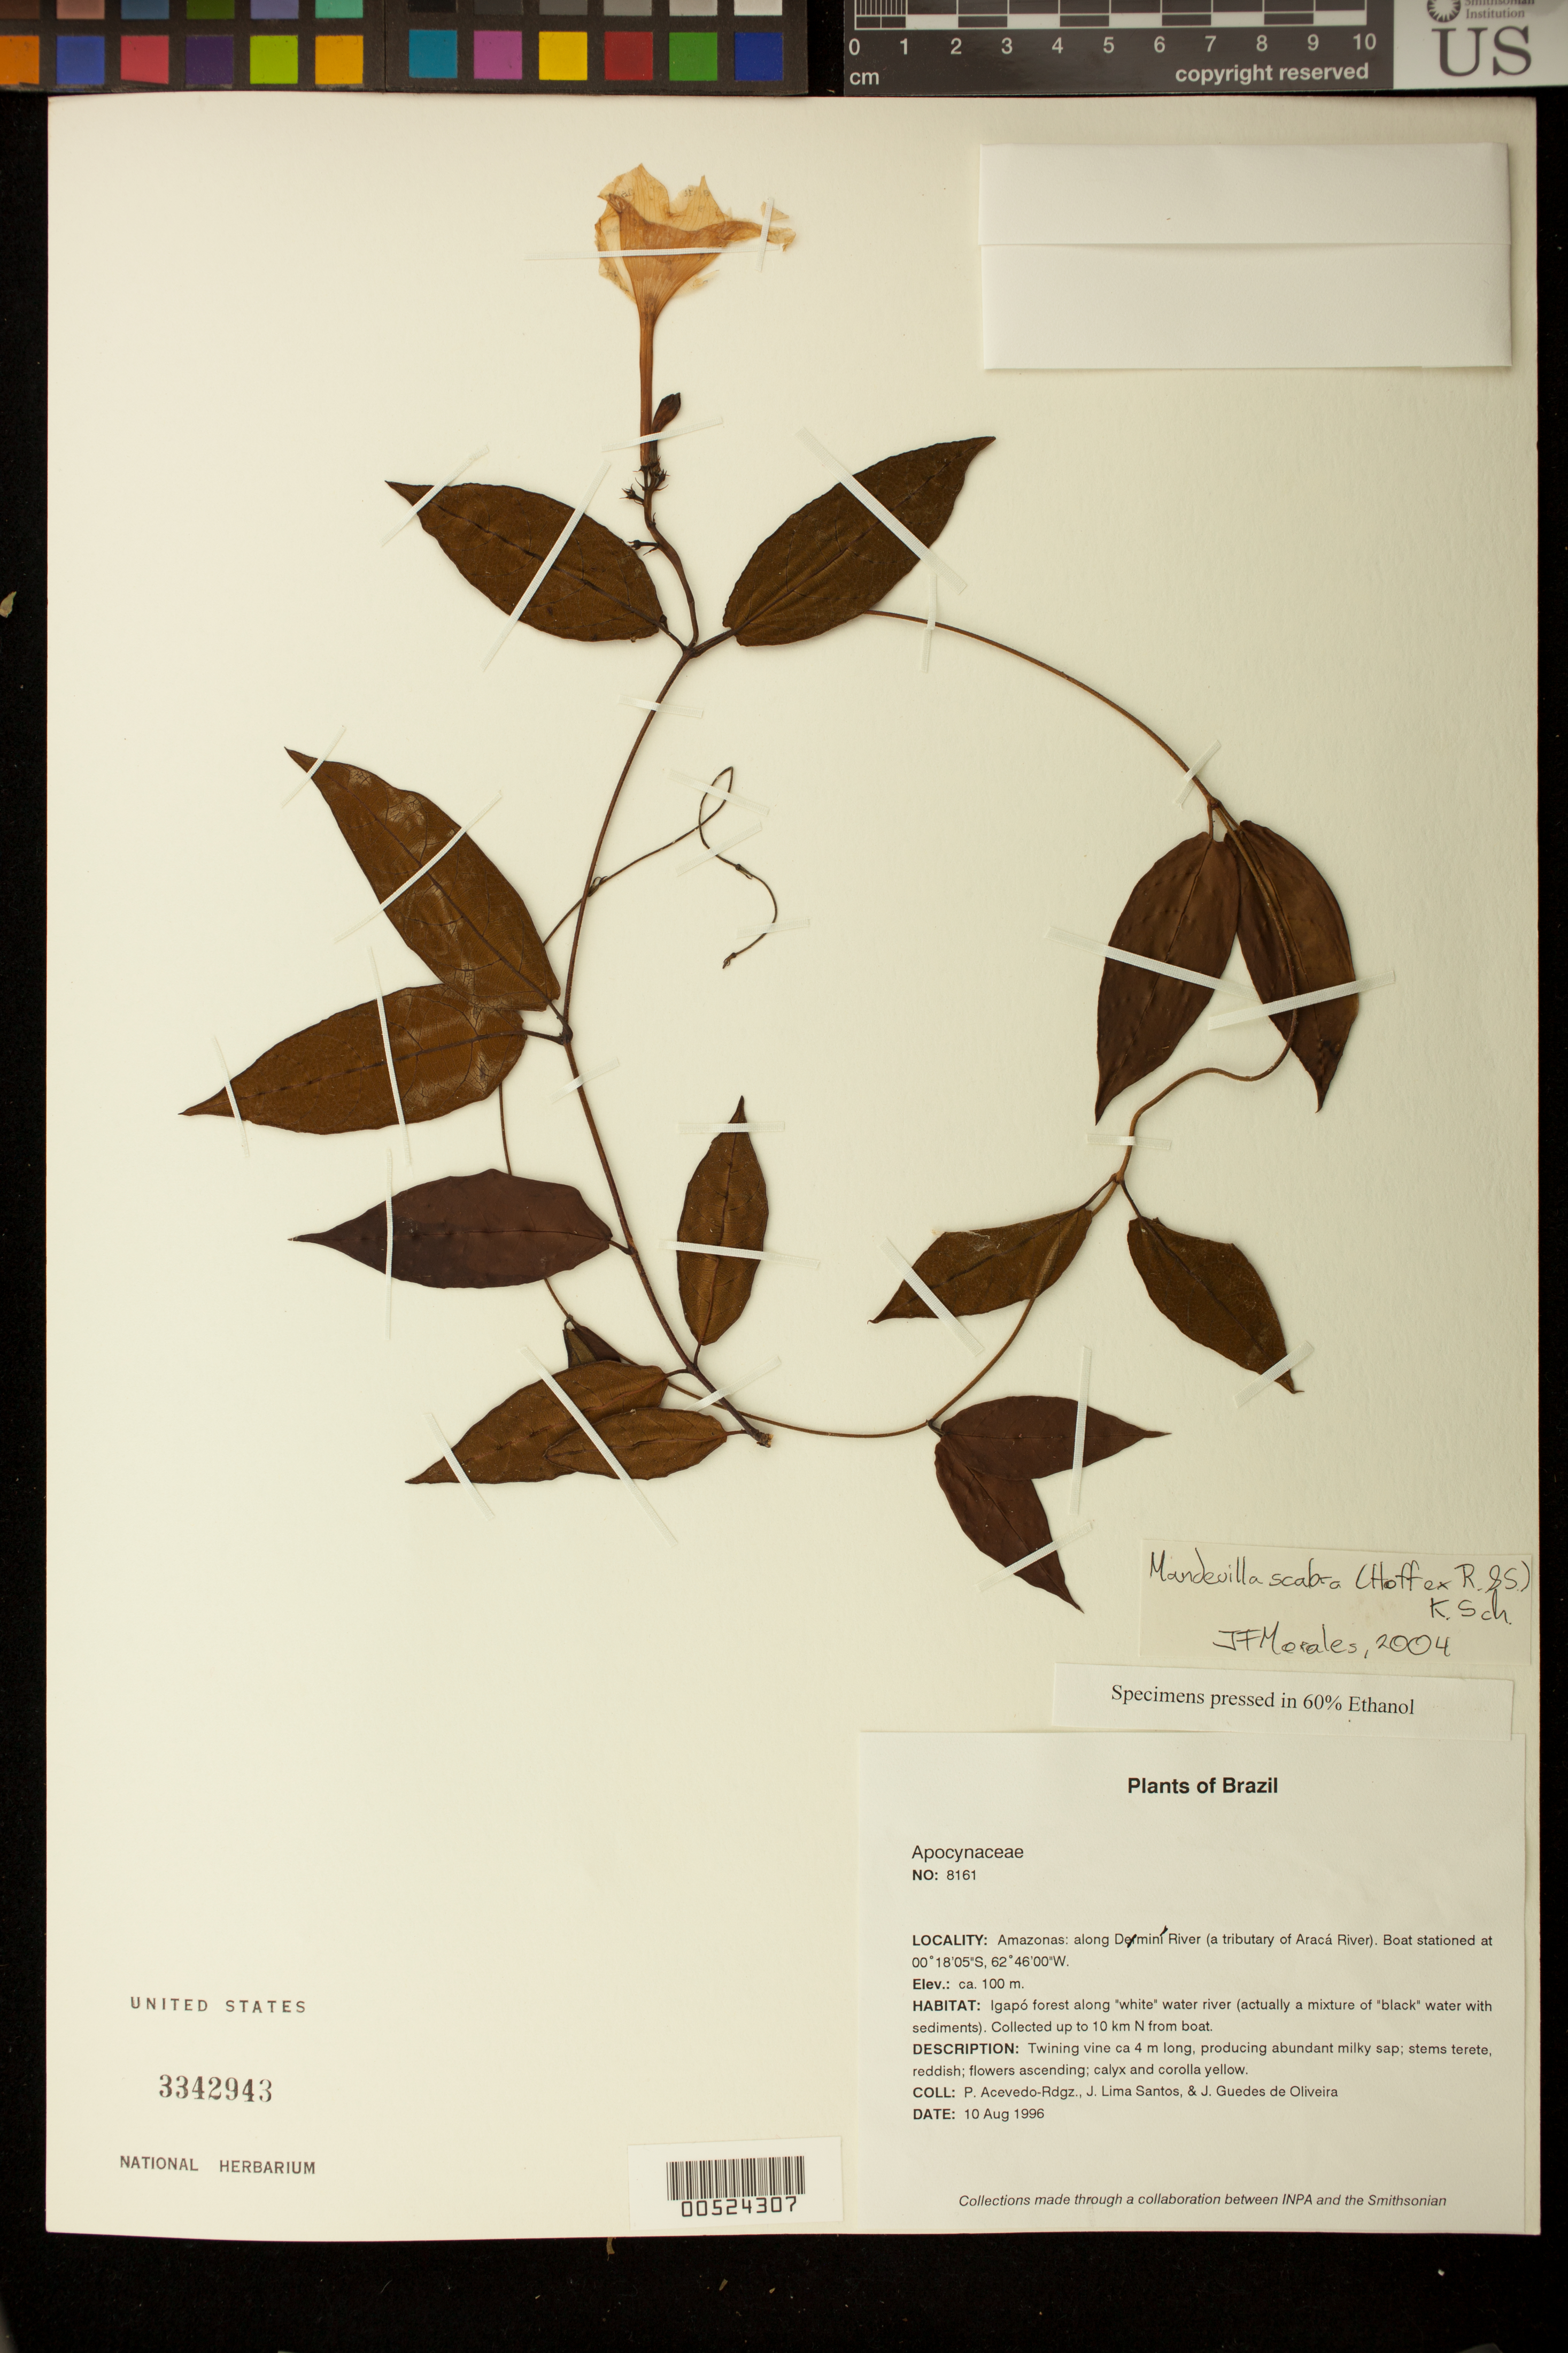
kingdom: Plantae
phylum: Tracheophyta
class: Magnoliopsida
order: Gentianales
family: Apocynaceae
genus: Mandevilla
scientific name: Mandevilla scabra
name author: (Hoffmanns. ex Roem. & Schult.) K. Schum.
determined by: Morales, F.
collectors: P. Acevedo-Rodr., J. L. Santos & J. Guedes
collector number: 8161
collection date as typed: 10 Aug 1996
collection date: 1996-08-10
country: Brazil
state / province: Amazonas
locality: Amazonas: along Deminí River (a tributary of Araca River). Boat stationed at coordinates.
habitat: "White" water river, actually a mixture of "black" water with sediments. Collected up to 10 km N from boat.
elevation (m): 100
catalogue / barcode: US 3342943